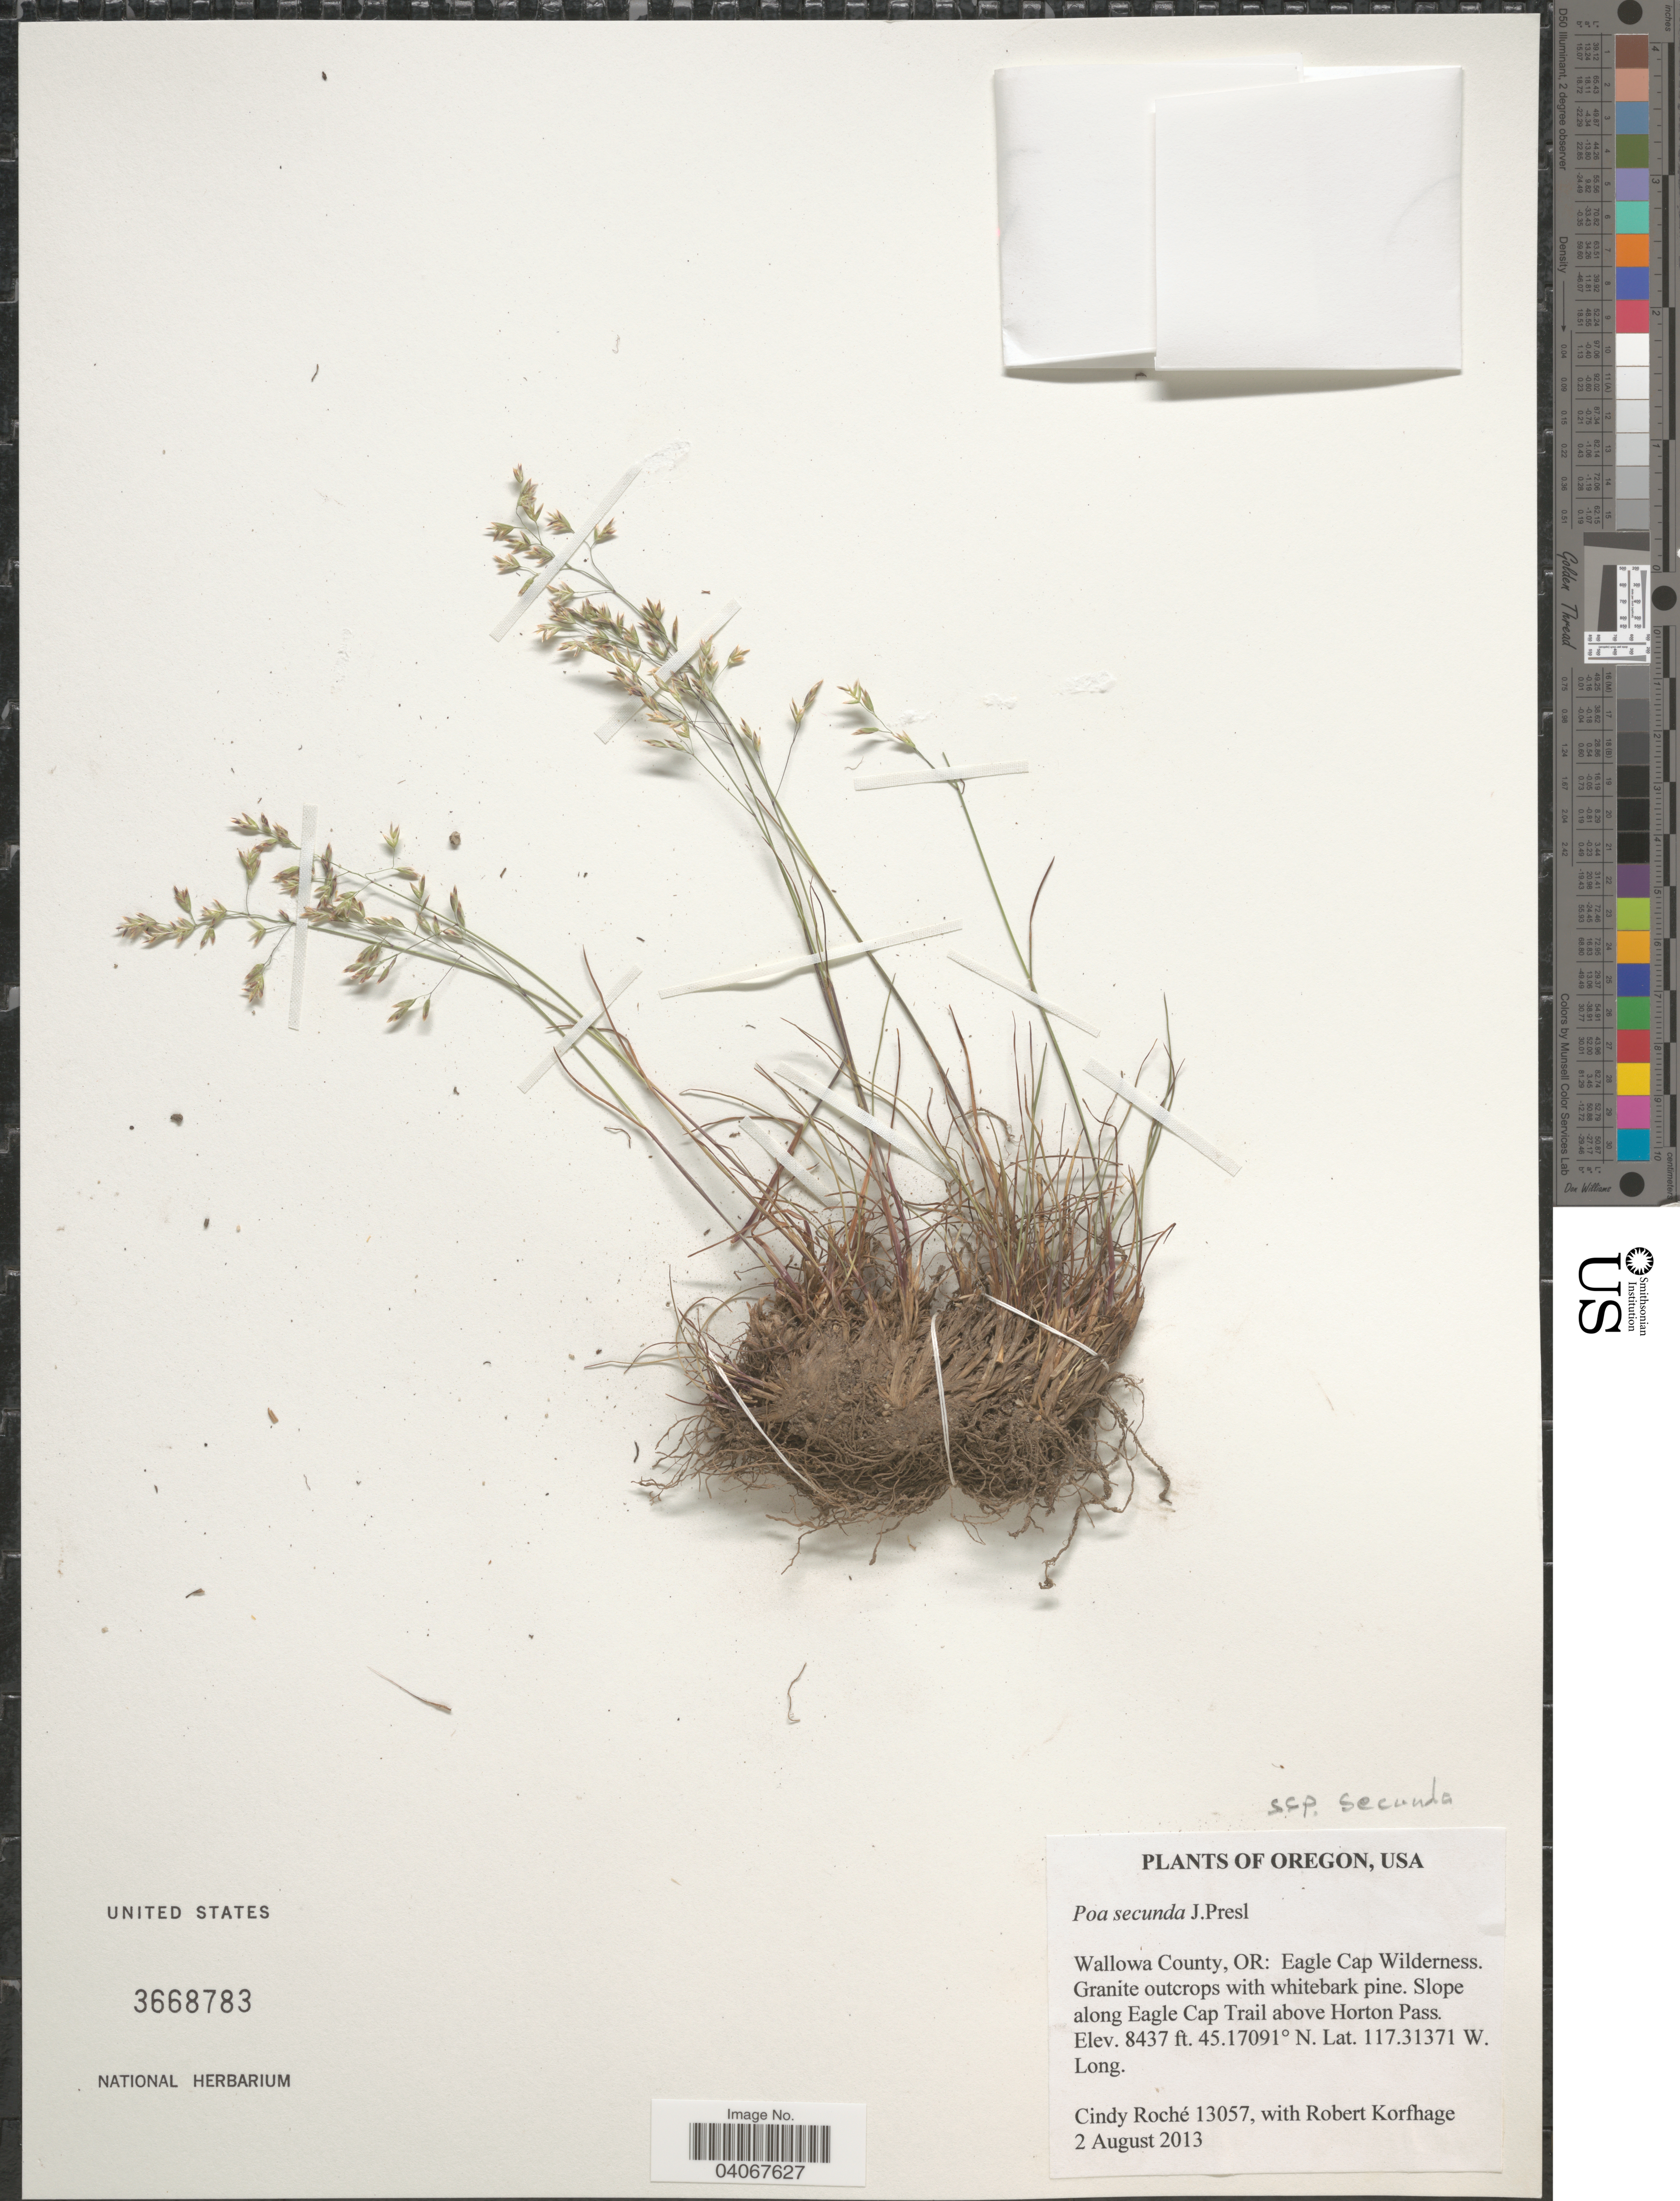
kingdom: Plantae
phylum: Tracheophyta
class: Liliopsida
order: Poales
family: Poaceae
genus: Poa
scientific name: Poa secunda subsp. secunda var. secunda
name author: J. Presl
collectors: C. Roché & R. Korfhage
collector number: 13057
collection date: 2013-08-02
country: United States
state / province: Oregon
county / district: Wallowa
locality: Wallowa County: Eagle Cap Wilderness. Slope along Eagle Cap Trail above Horton Pass.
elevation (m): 2572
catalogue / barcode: US 3668783